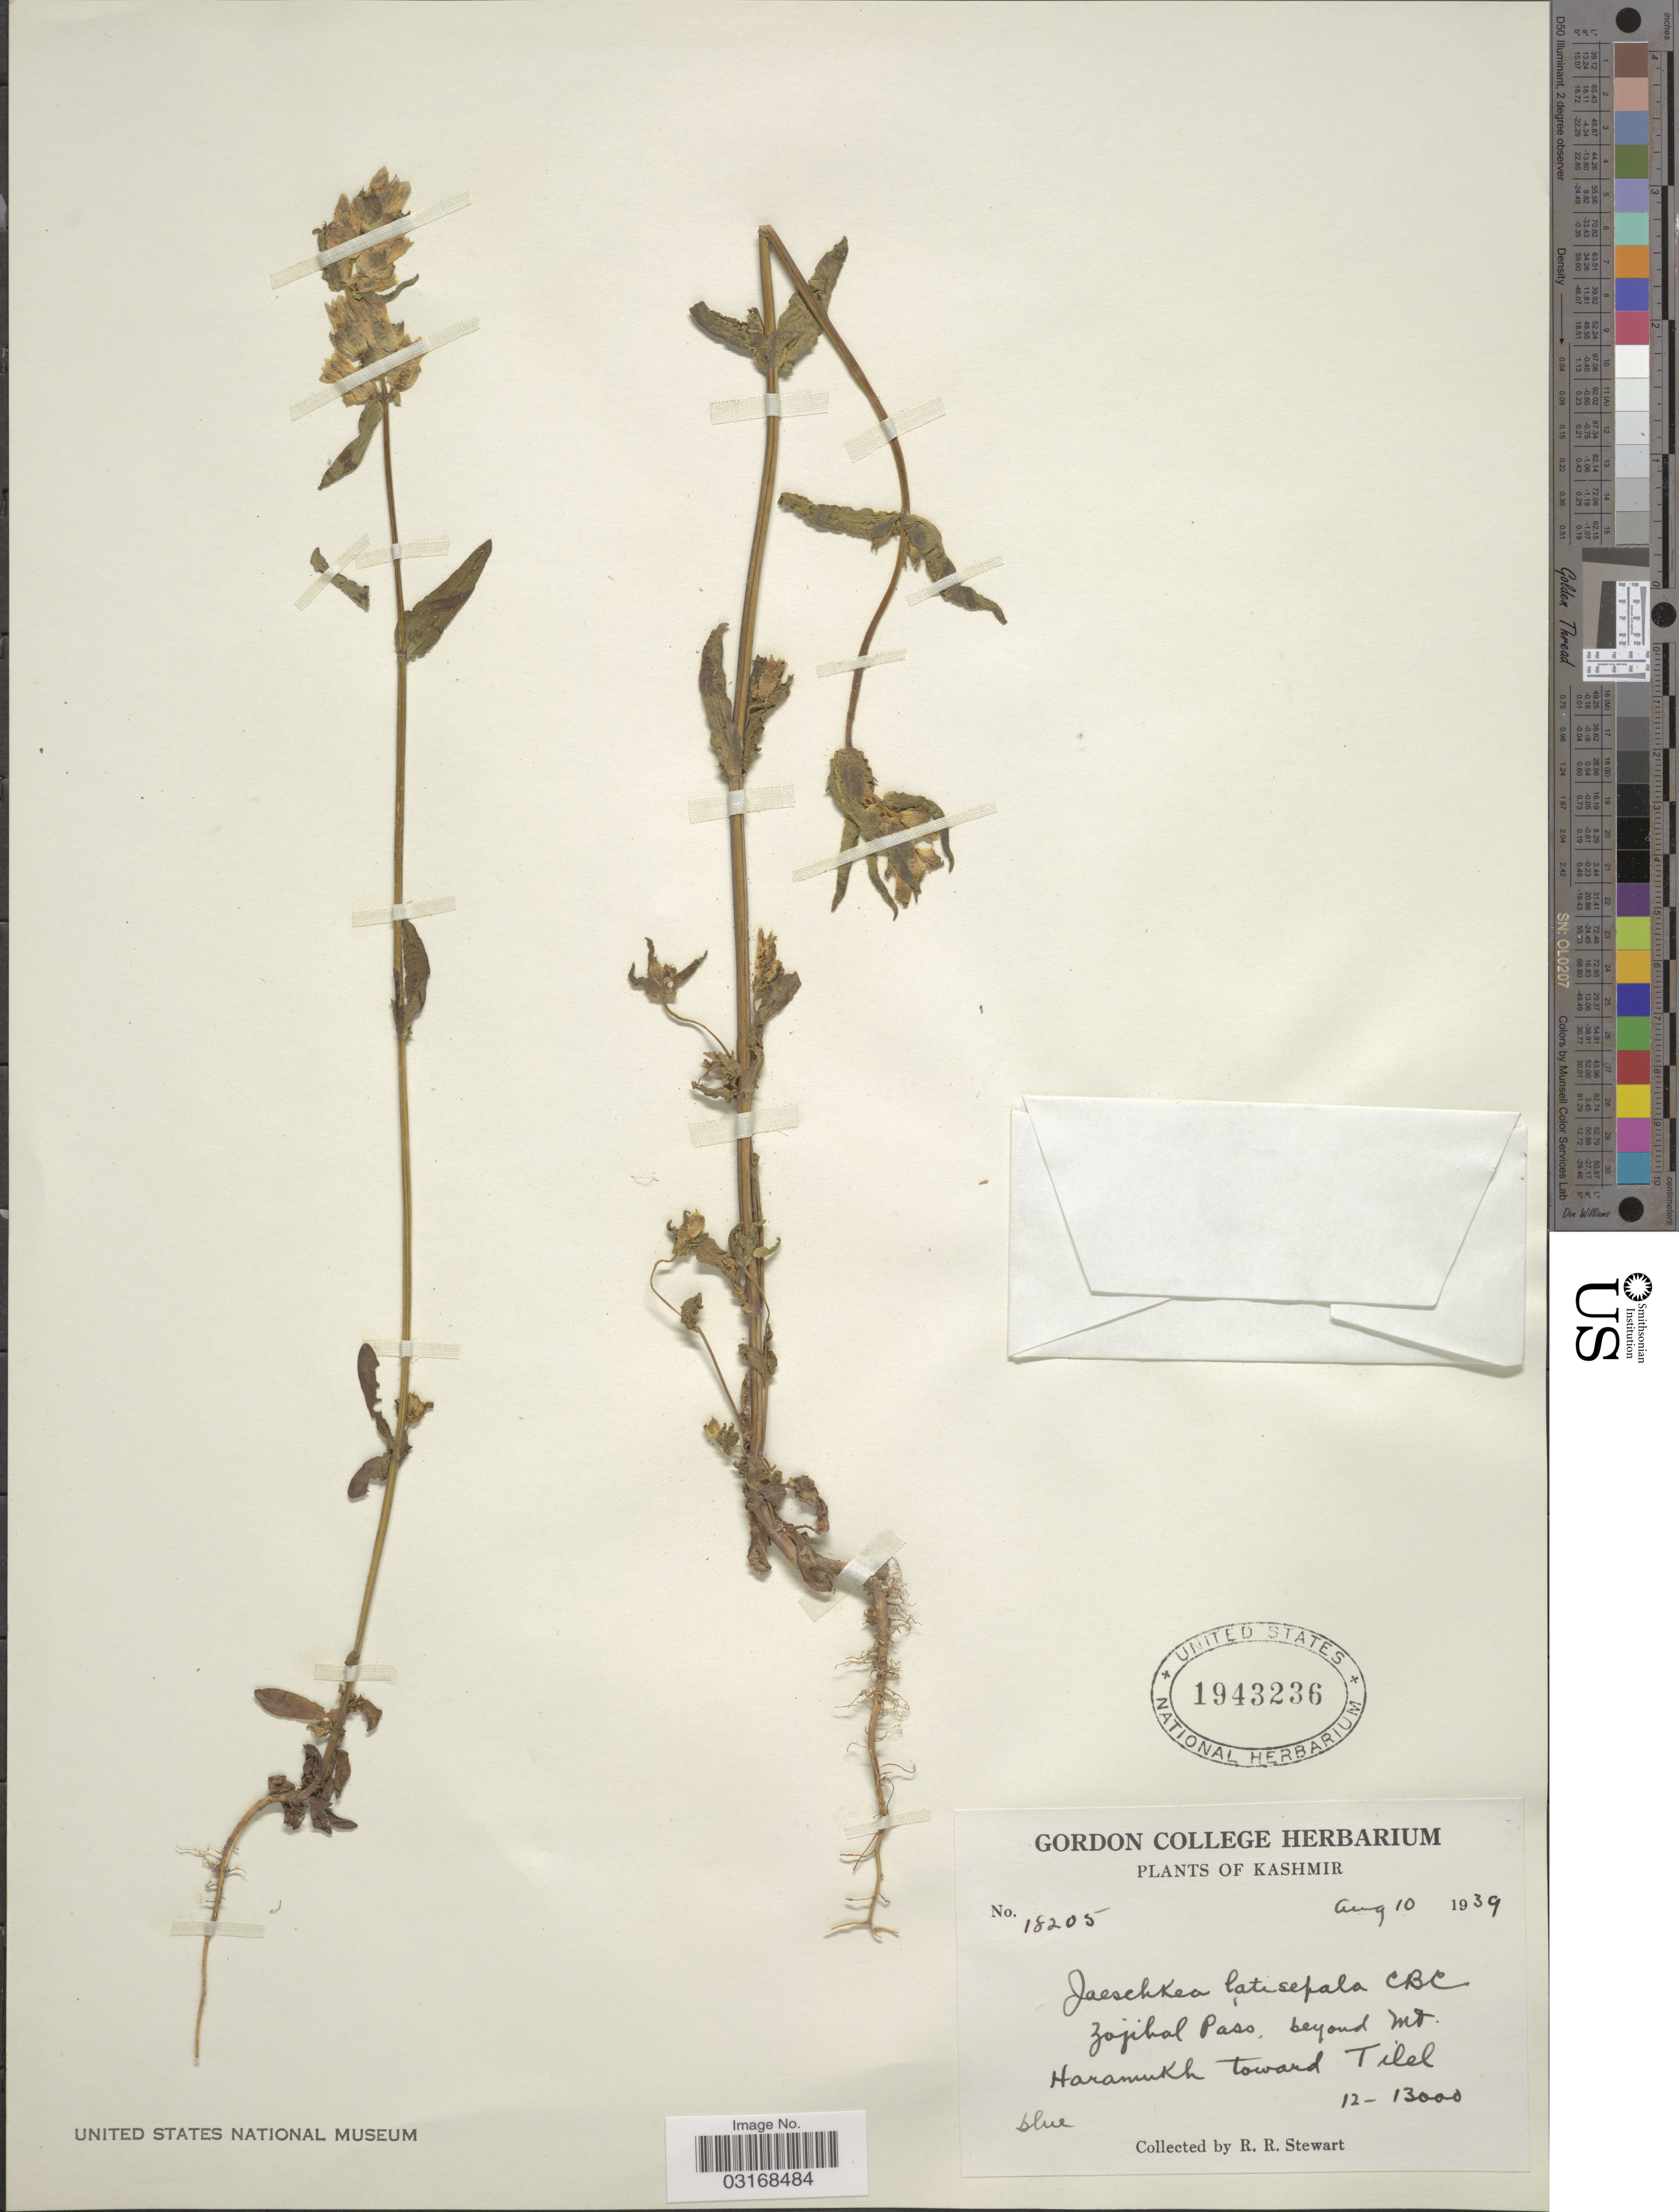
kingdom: Plantae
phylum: Tracheophyta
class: Magnoliopsida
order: Gentianales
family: Gentianaceae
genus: Jaeschkea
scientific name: Jaeschkea latisepala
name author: C.B. Clarke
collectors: R. Stewart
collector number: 18205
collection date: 1939-08-10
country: India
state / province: Jammu and Kashmir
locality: Kashmir. Zojibal Pass, beyond Mt. Haramukh toward Tilel.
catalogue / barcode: US 1943236